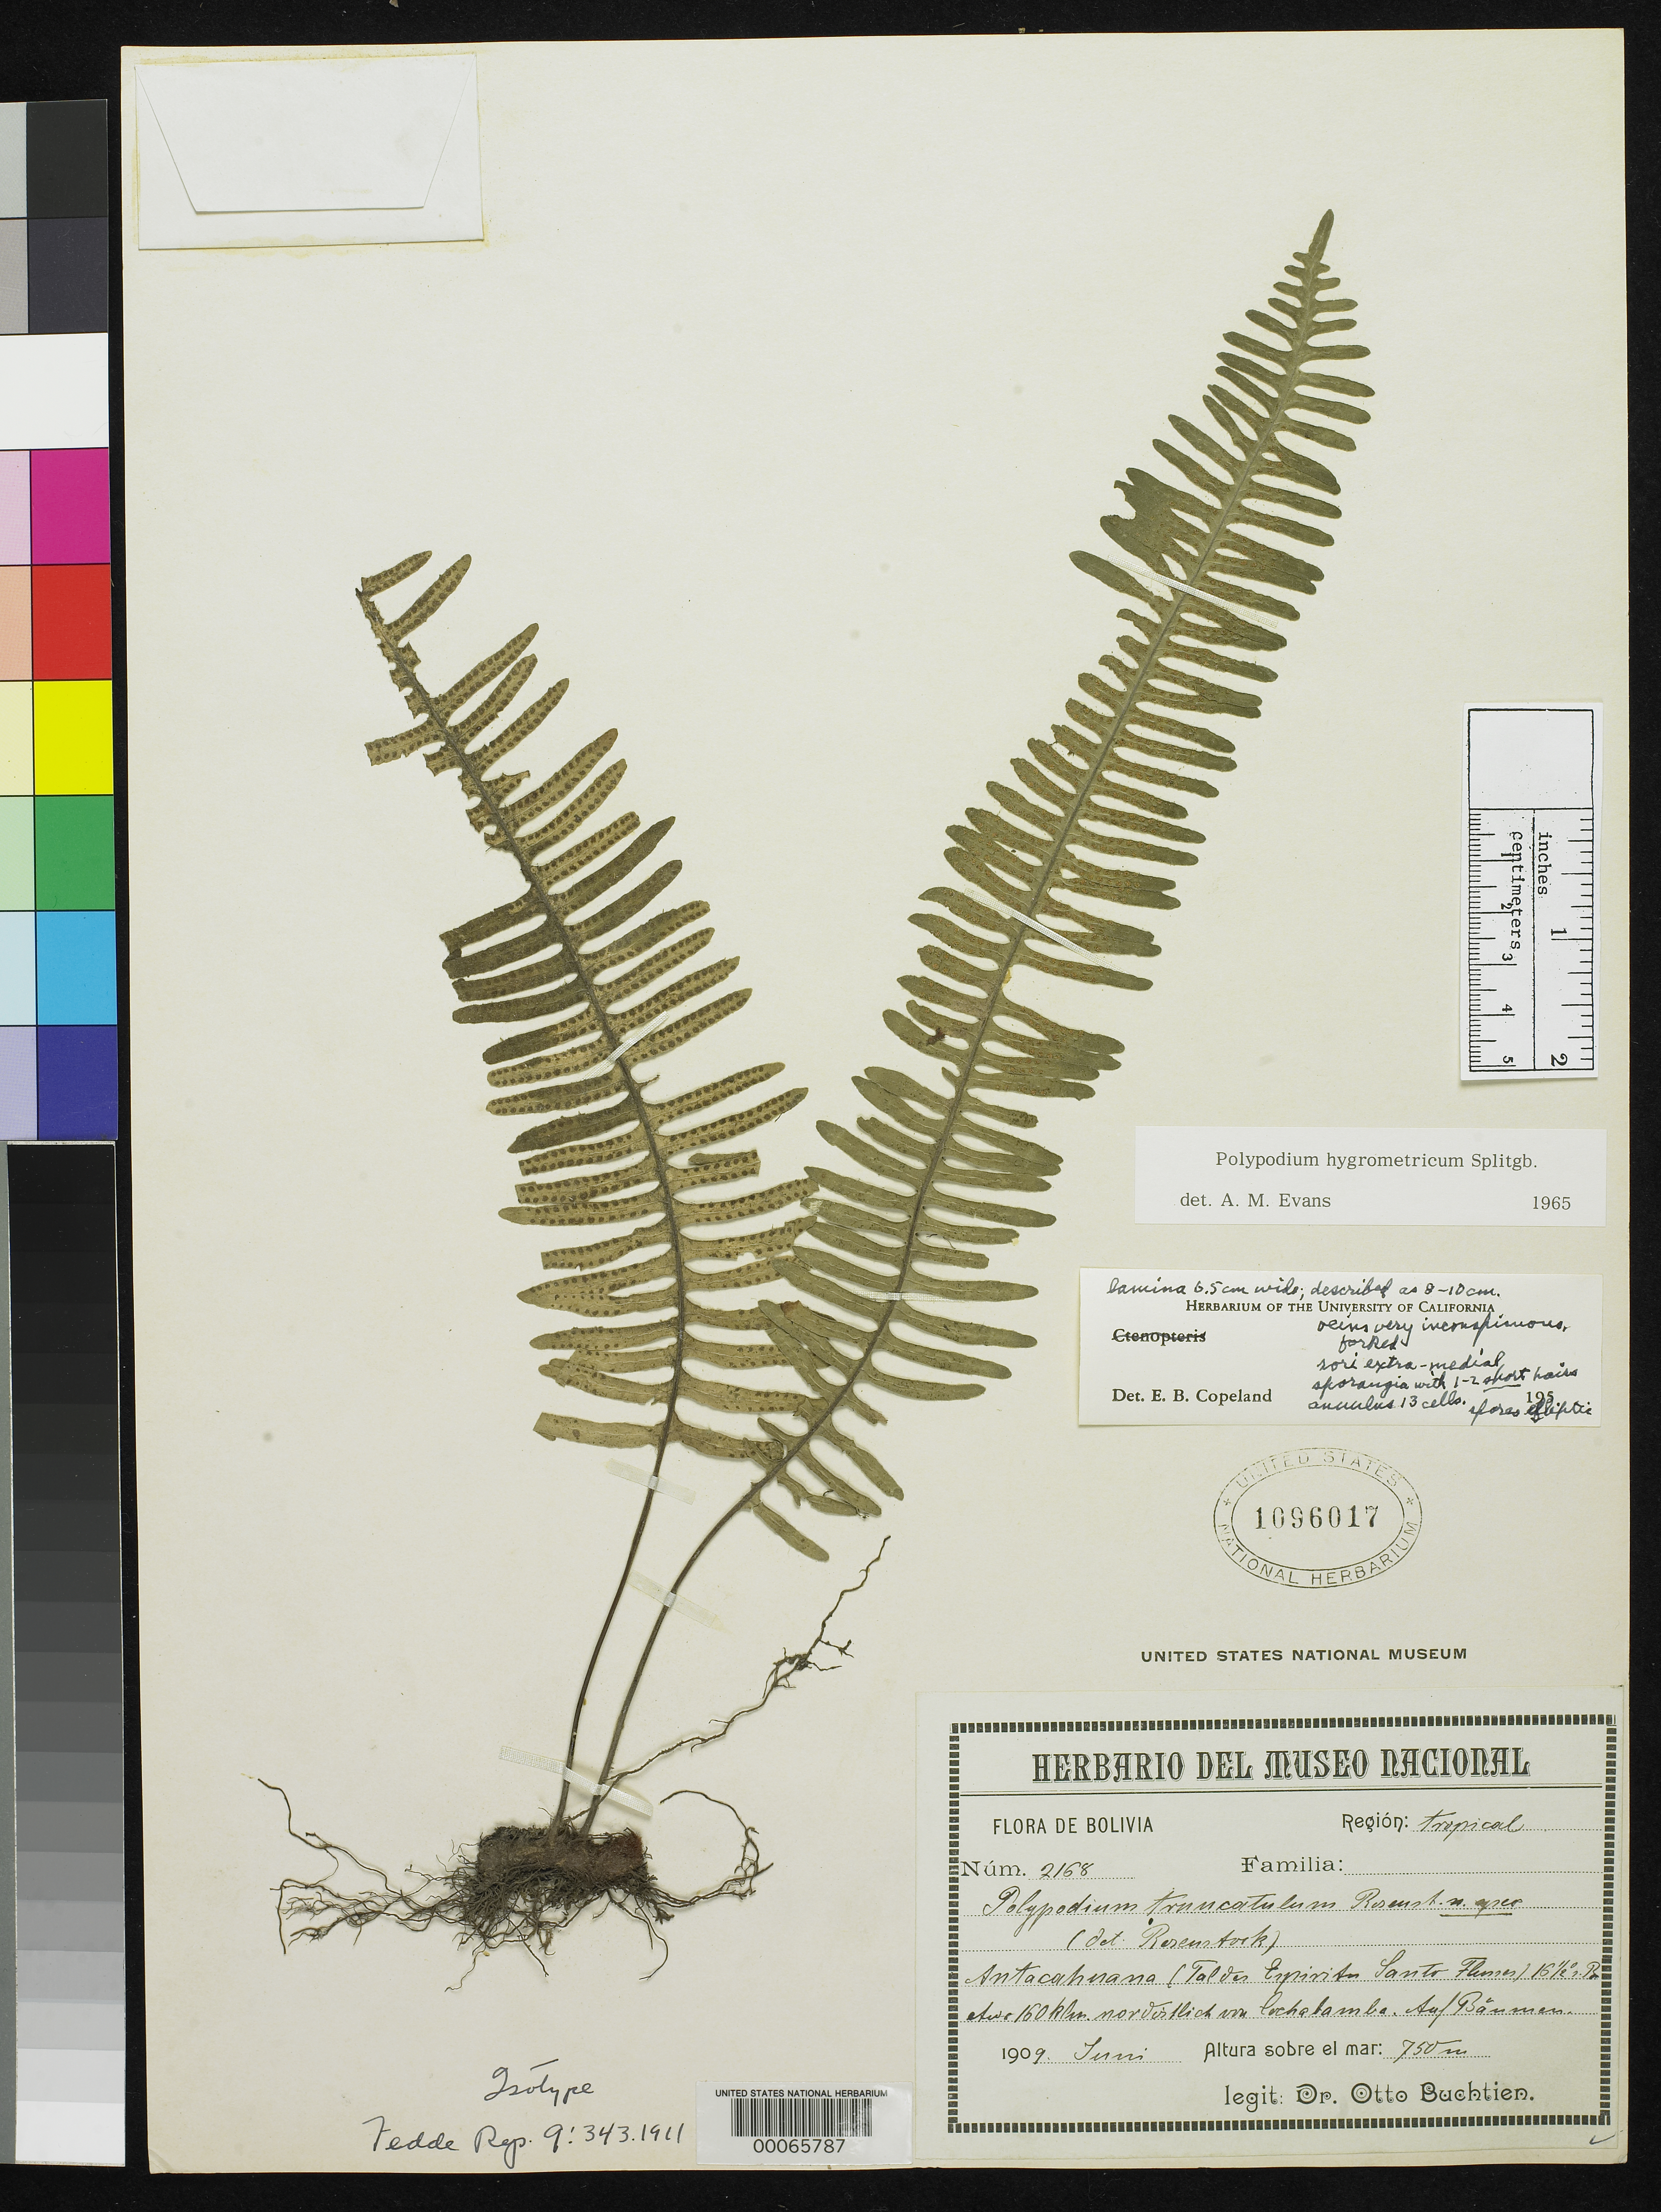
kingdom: Plantae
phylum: Tracheophyta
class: Polypodiopsida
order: Polypodiales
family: Polypodiaceae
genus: Polypodium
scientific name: Polypodium truncatulum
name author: Rosenst.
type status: Isotype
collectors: O. Buchtien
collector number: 2168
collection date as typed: Jun 1909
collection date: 1909-06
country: Bolivia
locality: Antahuacana, Espirito Santo.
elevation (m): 750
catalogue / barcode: US 1096017